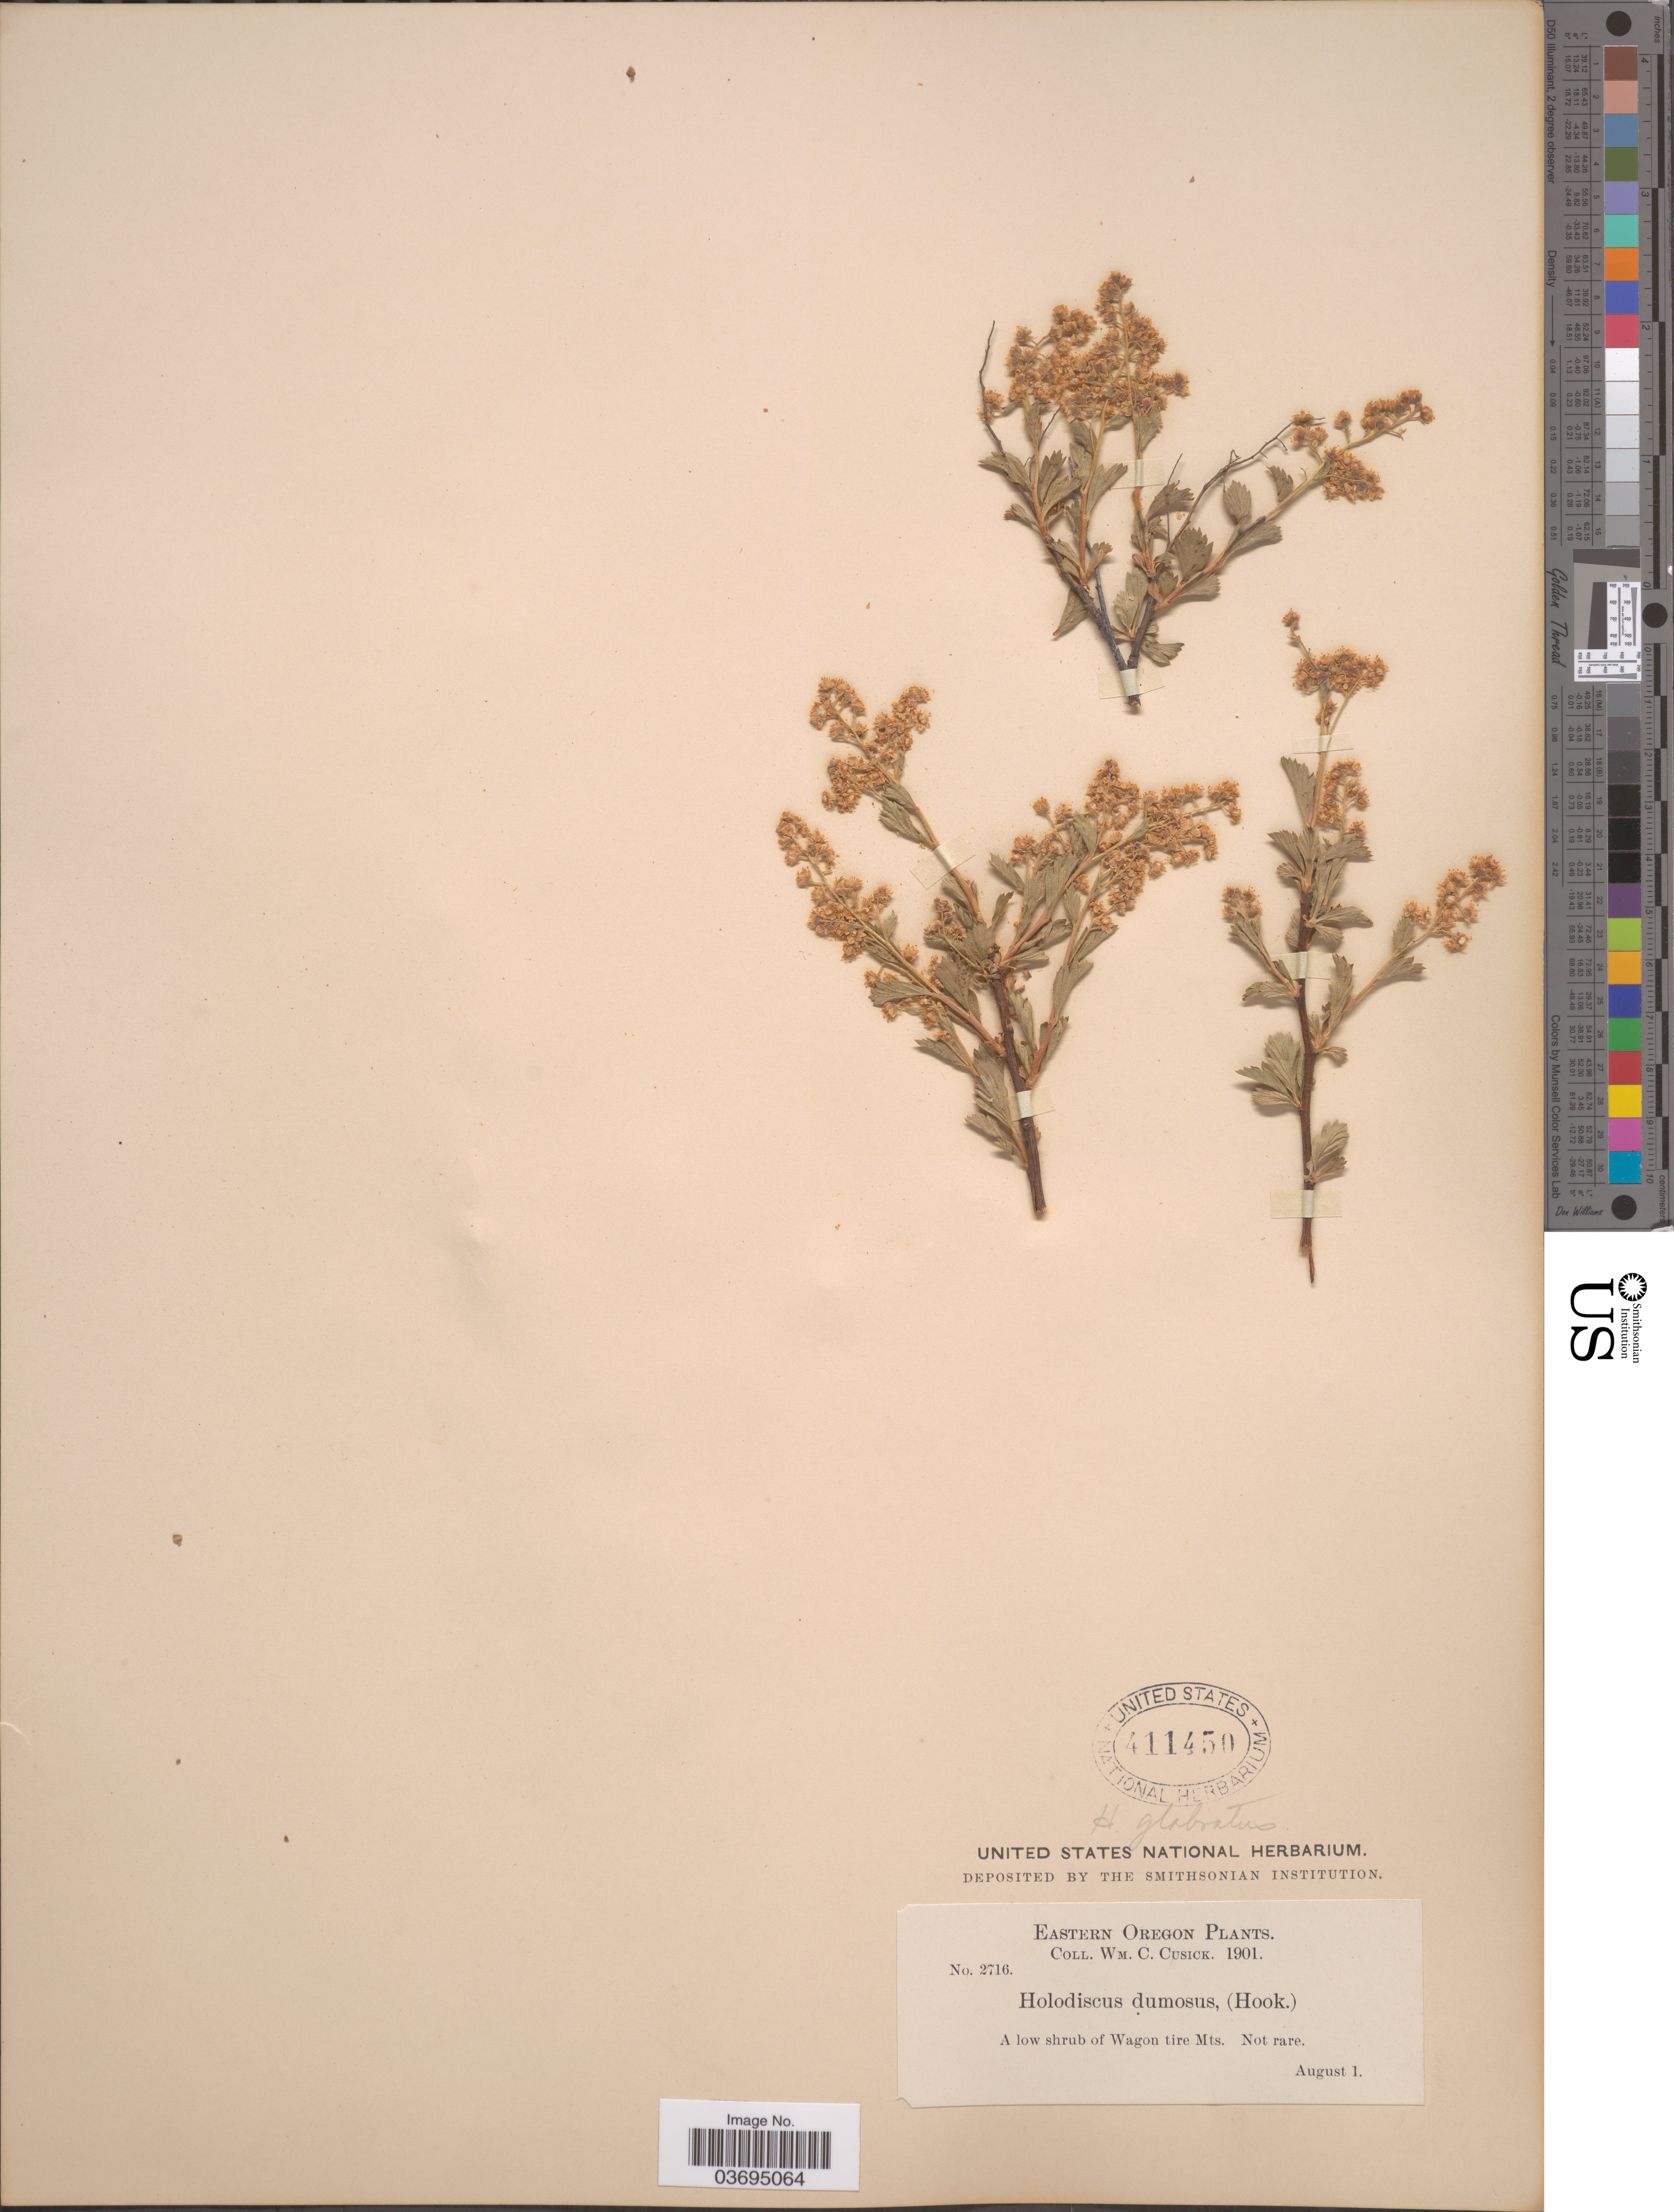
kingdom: Plantae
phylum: Tracheophyta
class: Magnoliopsida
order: Rosales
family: Rosaceae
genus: Holodiscus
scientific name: Holodiscus discolor var. glabrescens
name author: (Greenm.) Jeps.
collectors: W. C. Cusick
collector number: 2716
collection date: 1901-08-01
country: United States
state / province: Oregon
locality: Eastern Oregon. Wagon tire Mts.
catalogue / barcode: US 411450